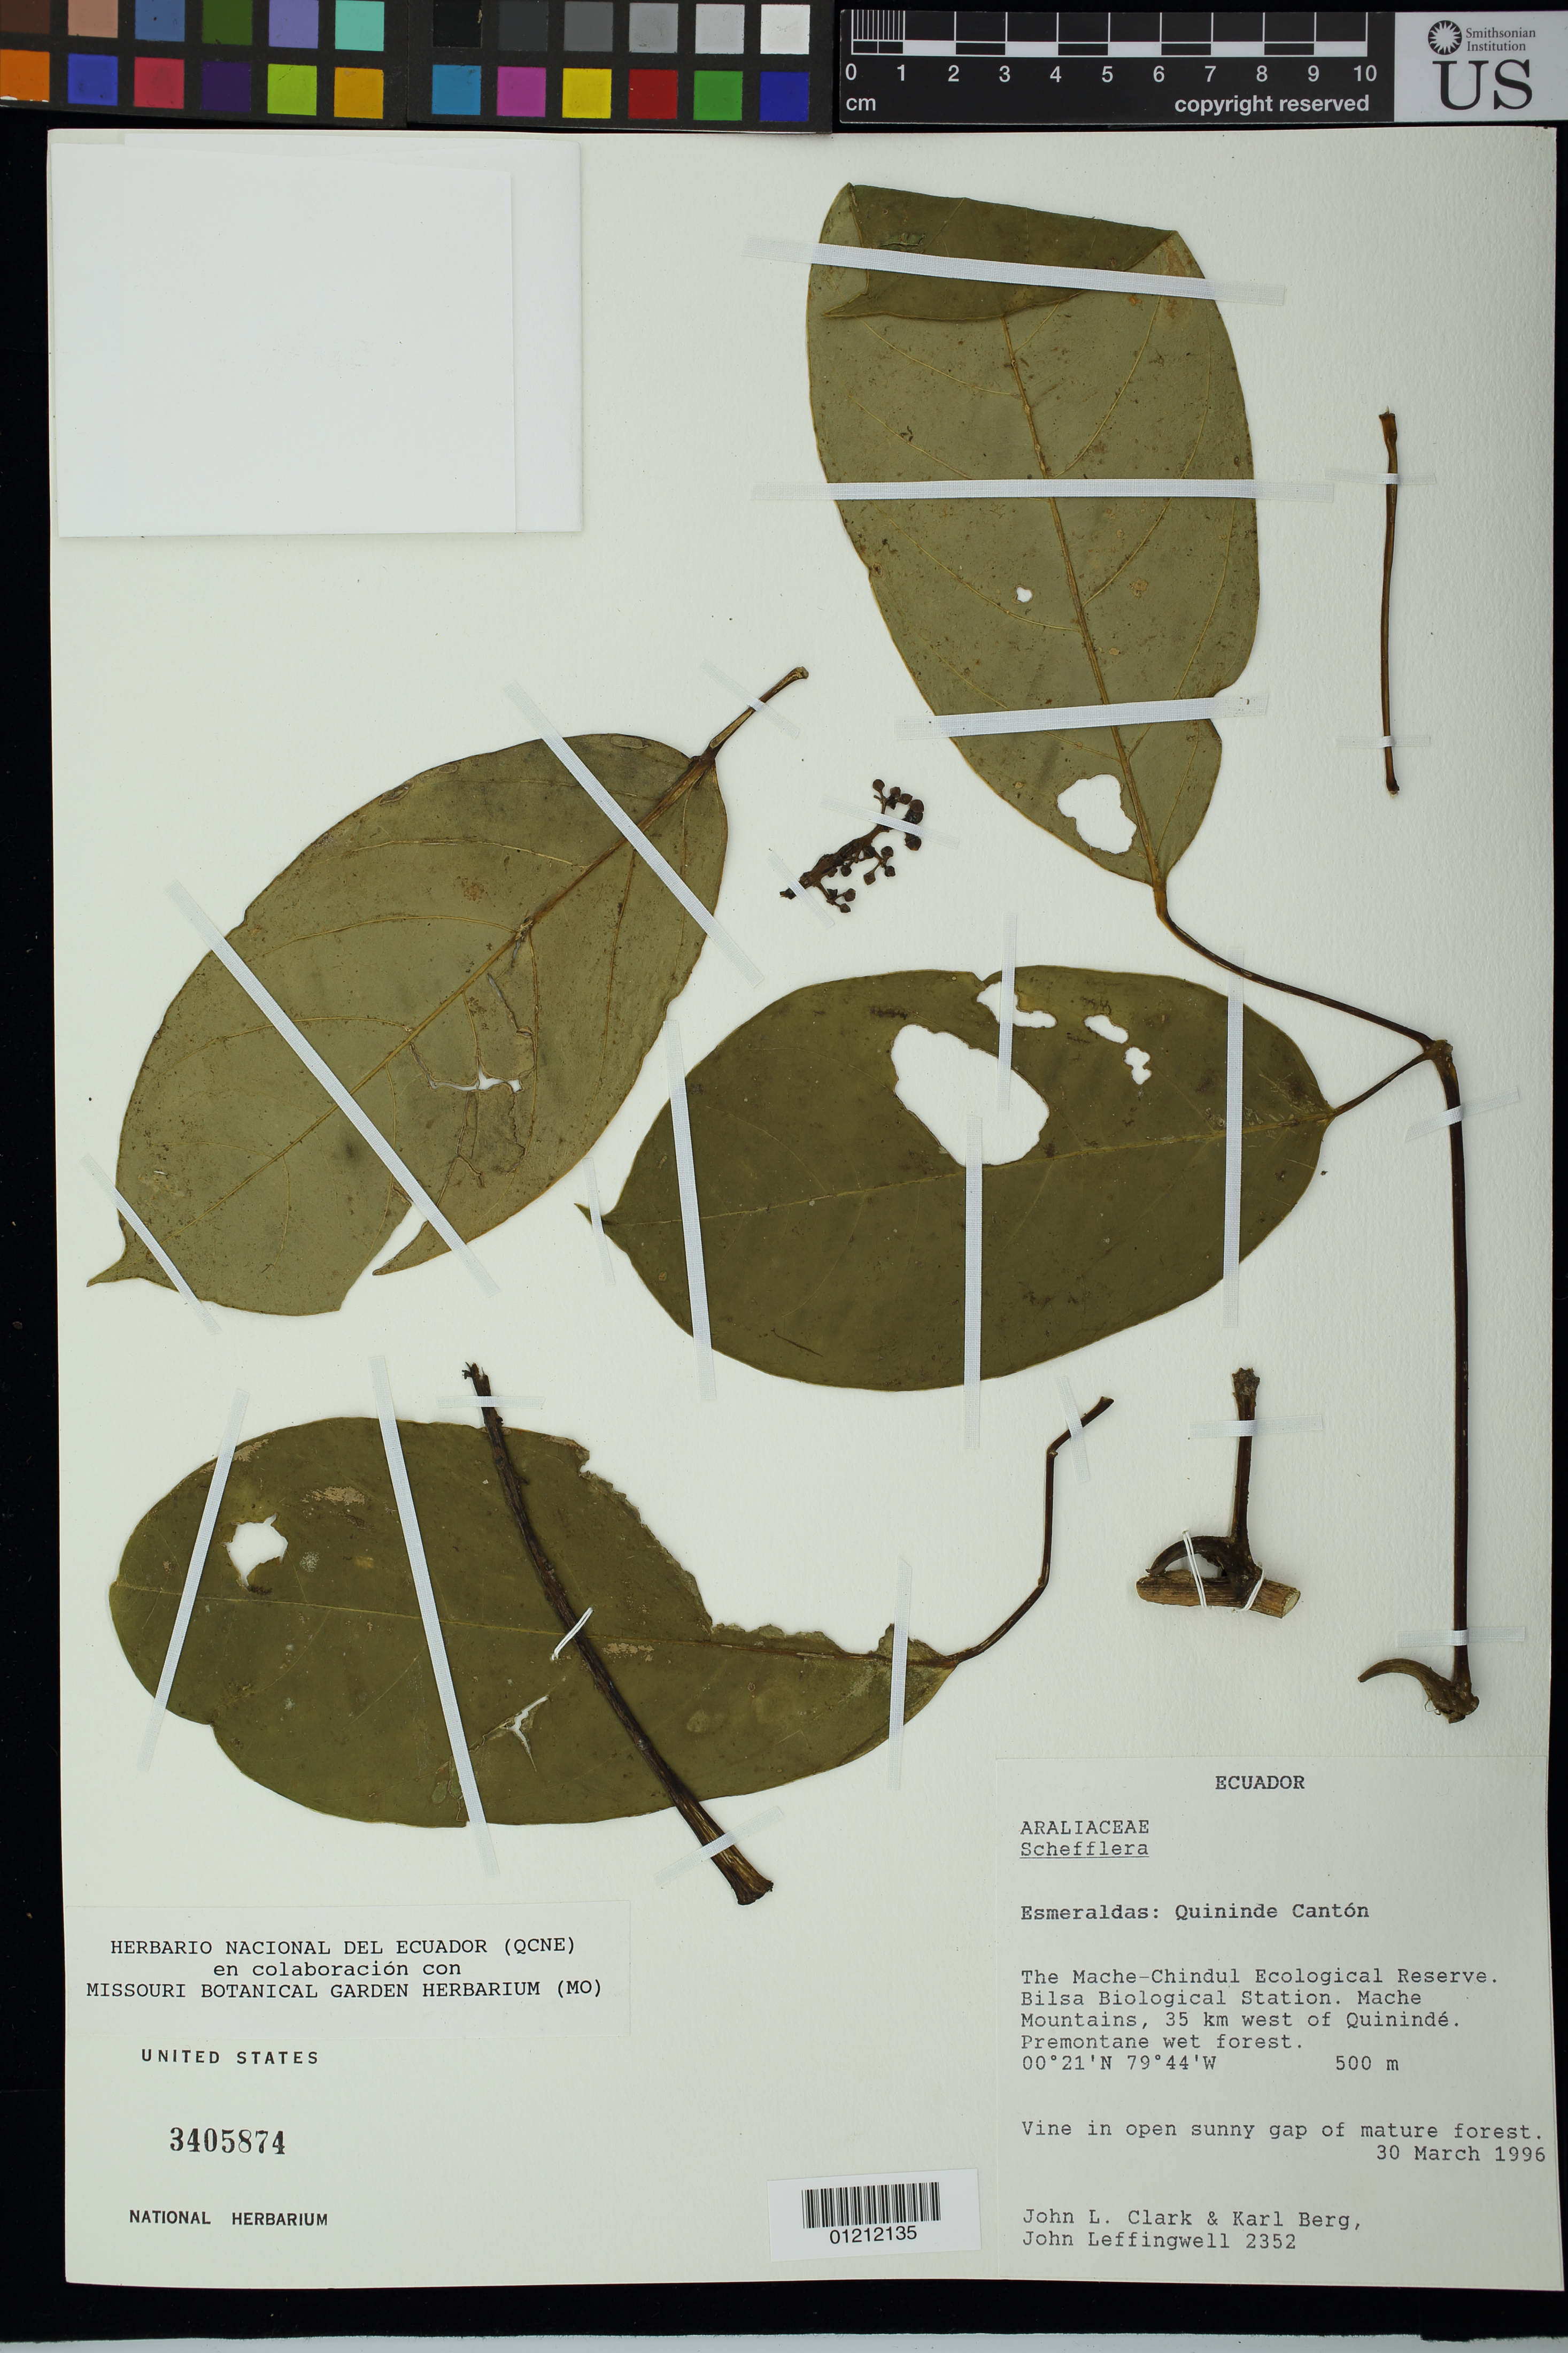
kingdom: Plantae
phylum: Tracheophyta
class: Magnoliopsida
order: Apiales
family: Araliaceae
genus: Schefflera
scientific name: Schefflera sp.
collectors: J. L. Clark, K. Berg & J. Leffingwell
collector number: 2352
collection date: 1996-03-30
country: Ecuador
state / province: Esmeraldas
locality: Esmeraldas: Cantón: Quininde. The Manche-Chindul Ecological Reserve.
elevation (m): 500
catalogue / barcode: US 3405874